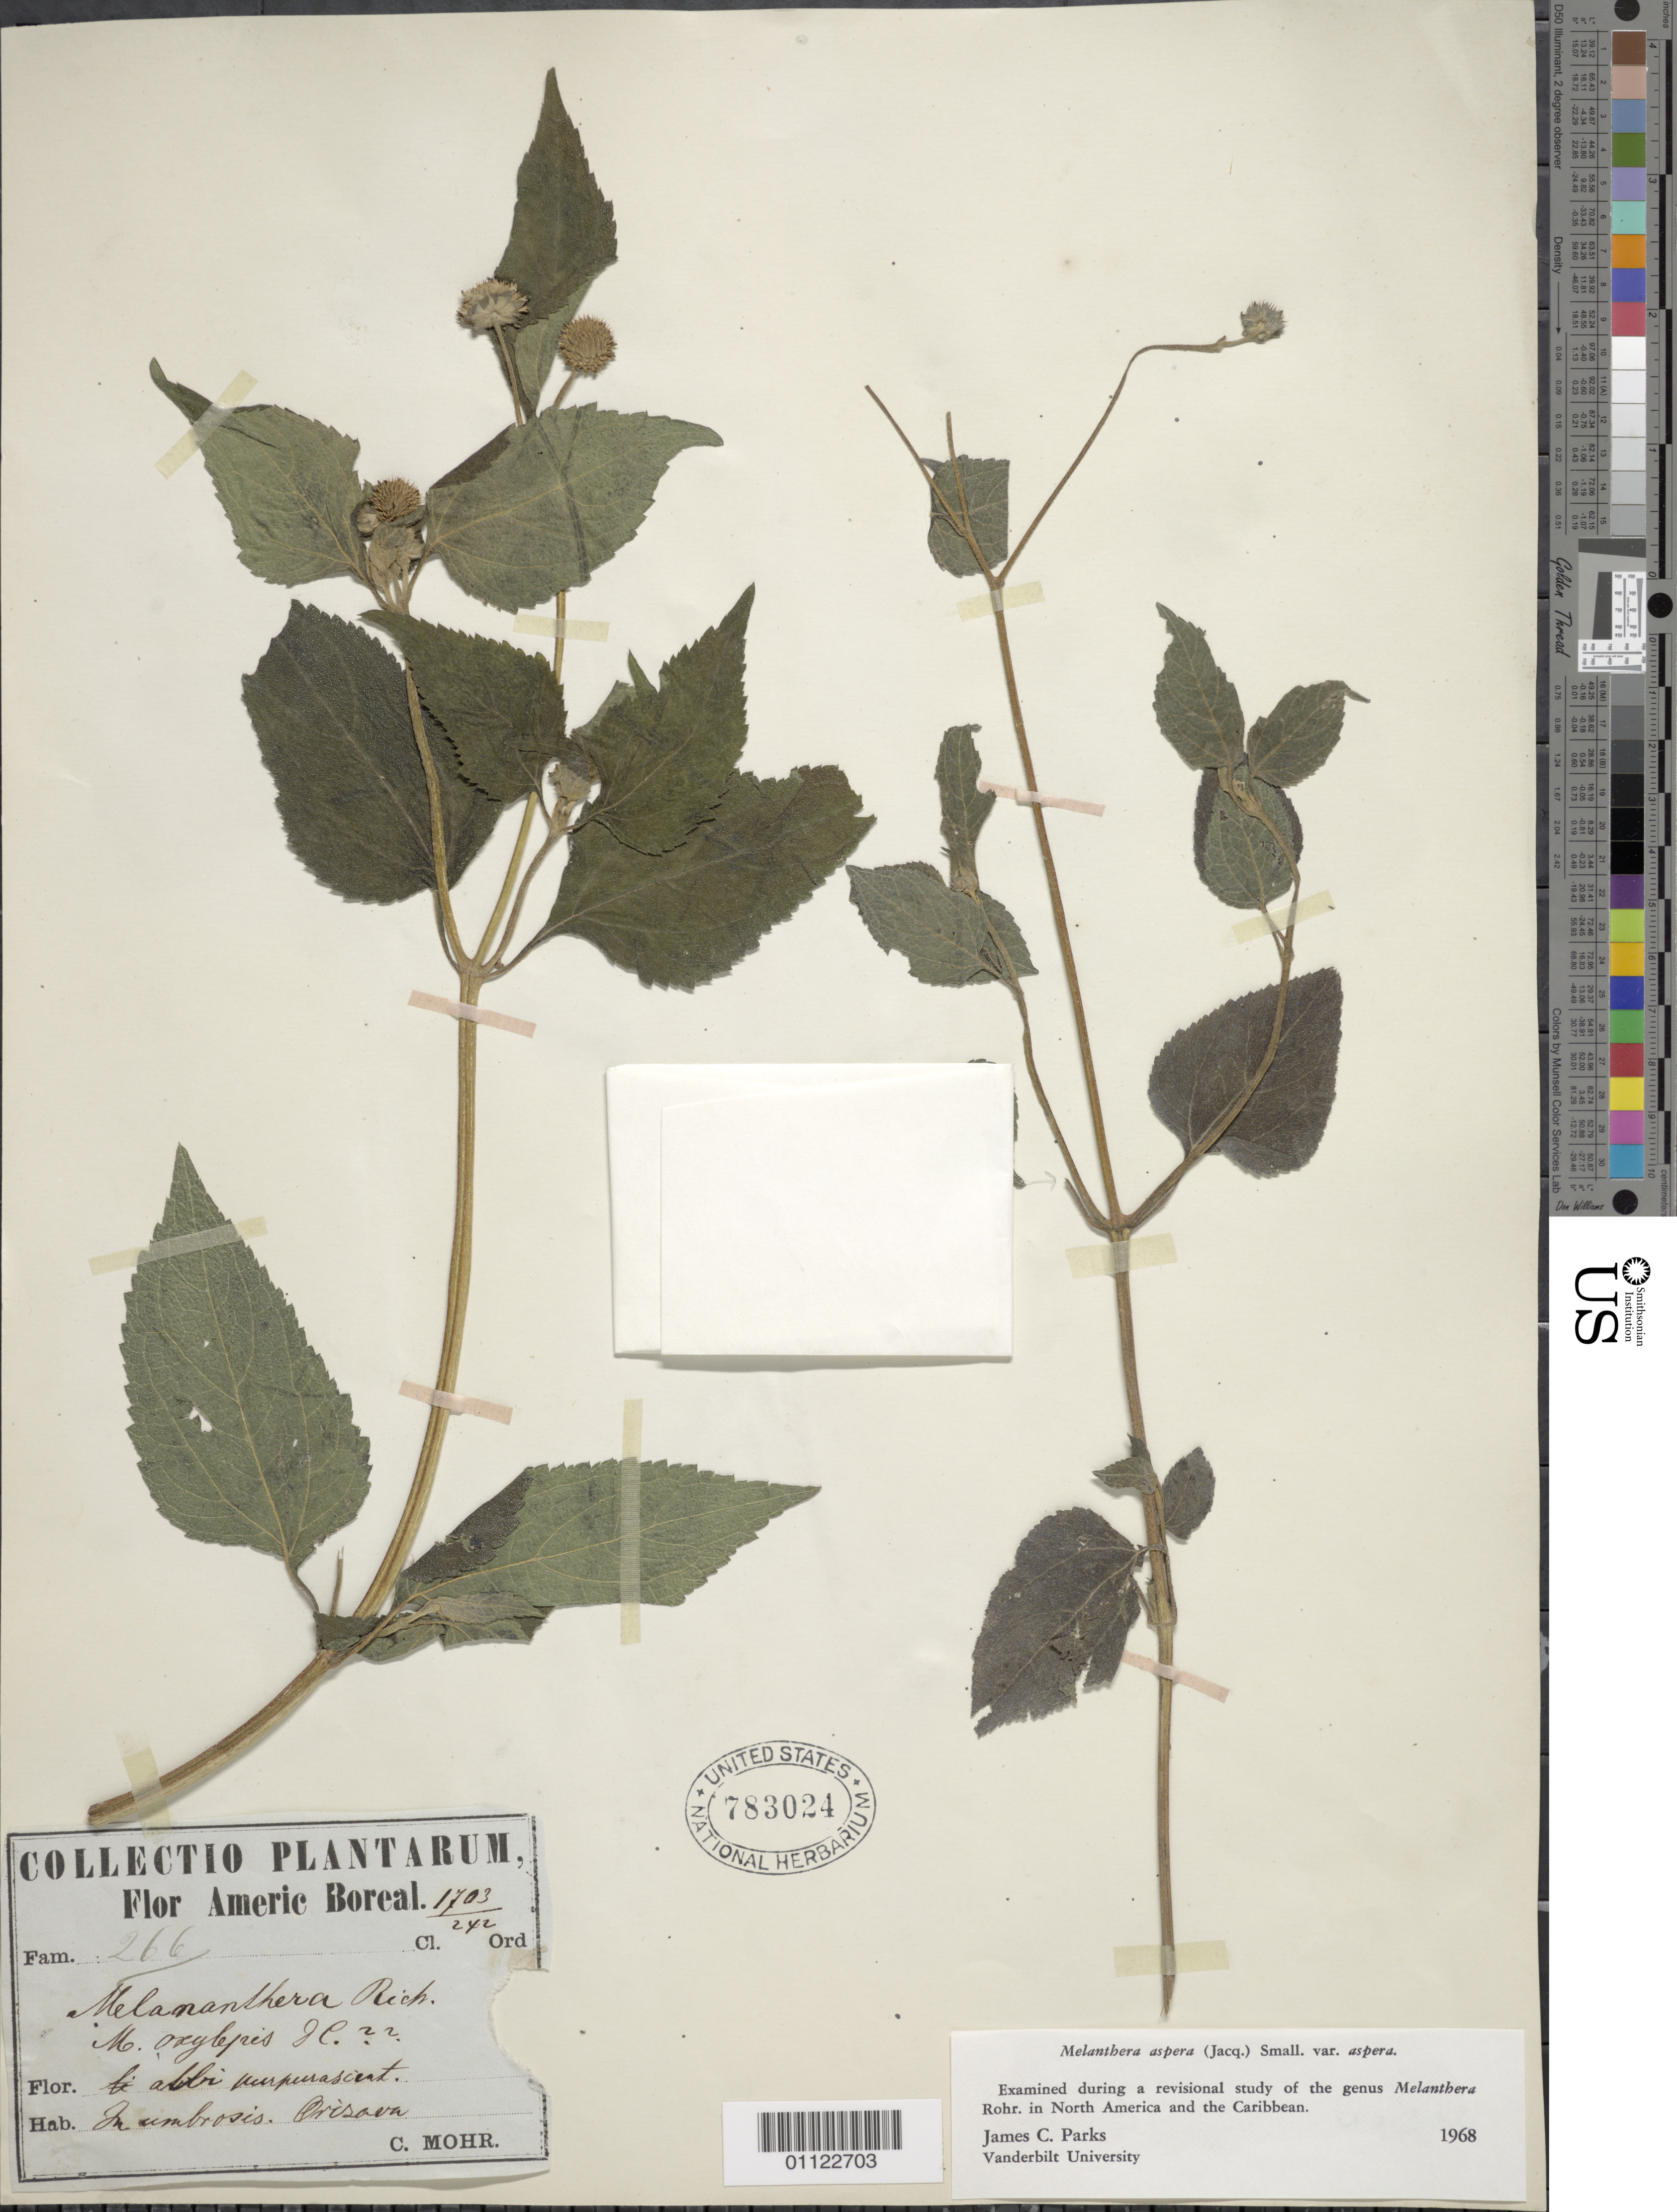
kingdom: Plantae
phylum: Tracheophyta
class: Magnoliopsida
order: Asterales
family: Asteraceae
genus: Melanthera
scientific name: Melanthera nivea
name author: (L.) Small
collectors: C. T. Mohr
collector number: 1703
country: United States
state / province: Florida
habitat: In umbrosis. Orisava. [?]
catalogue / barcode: US 783024